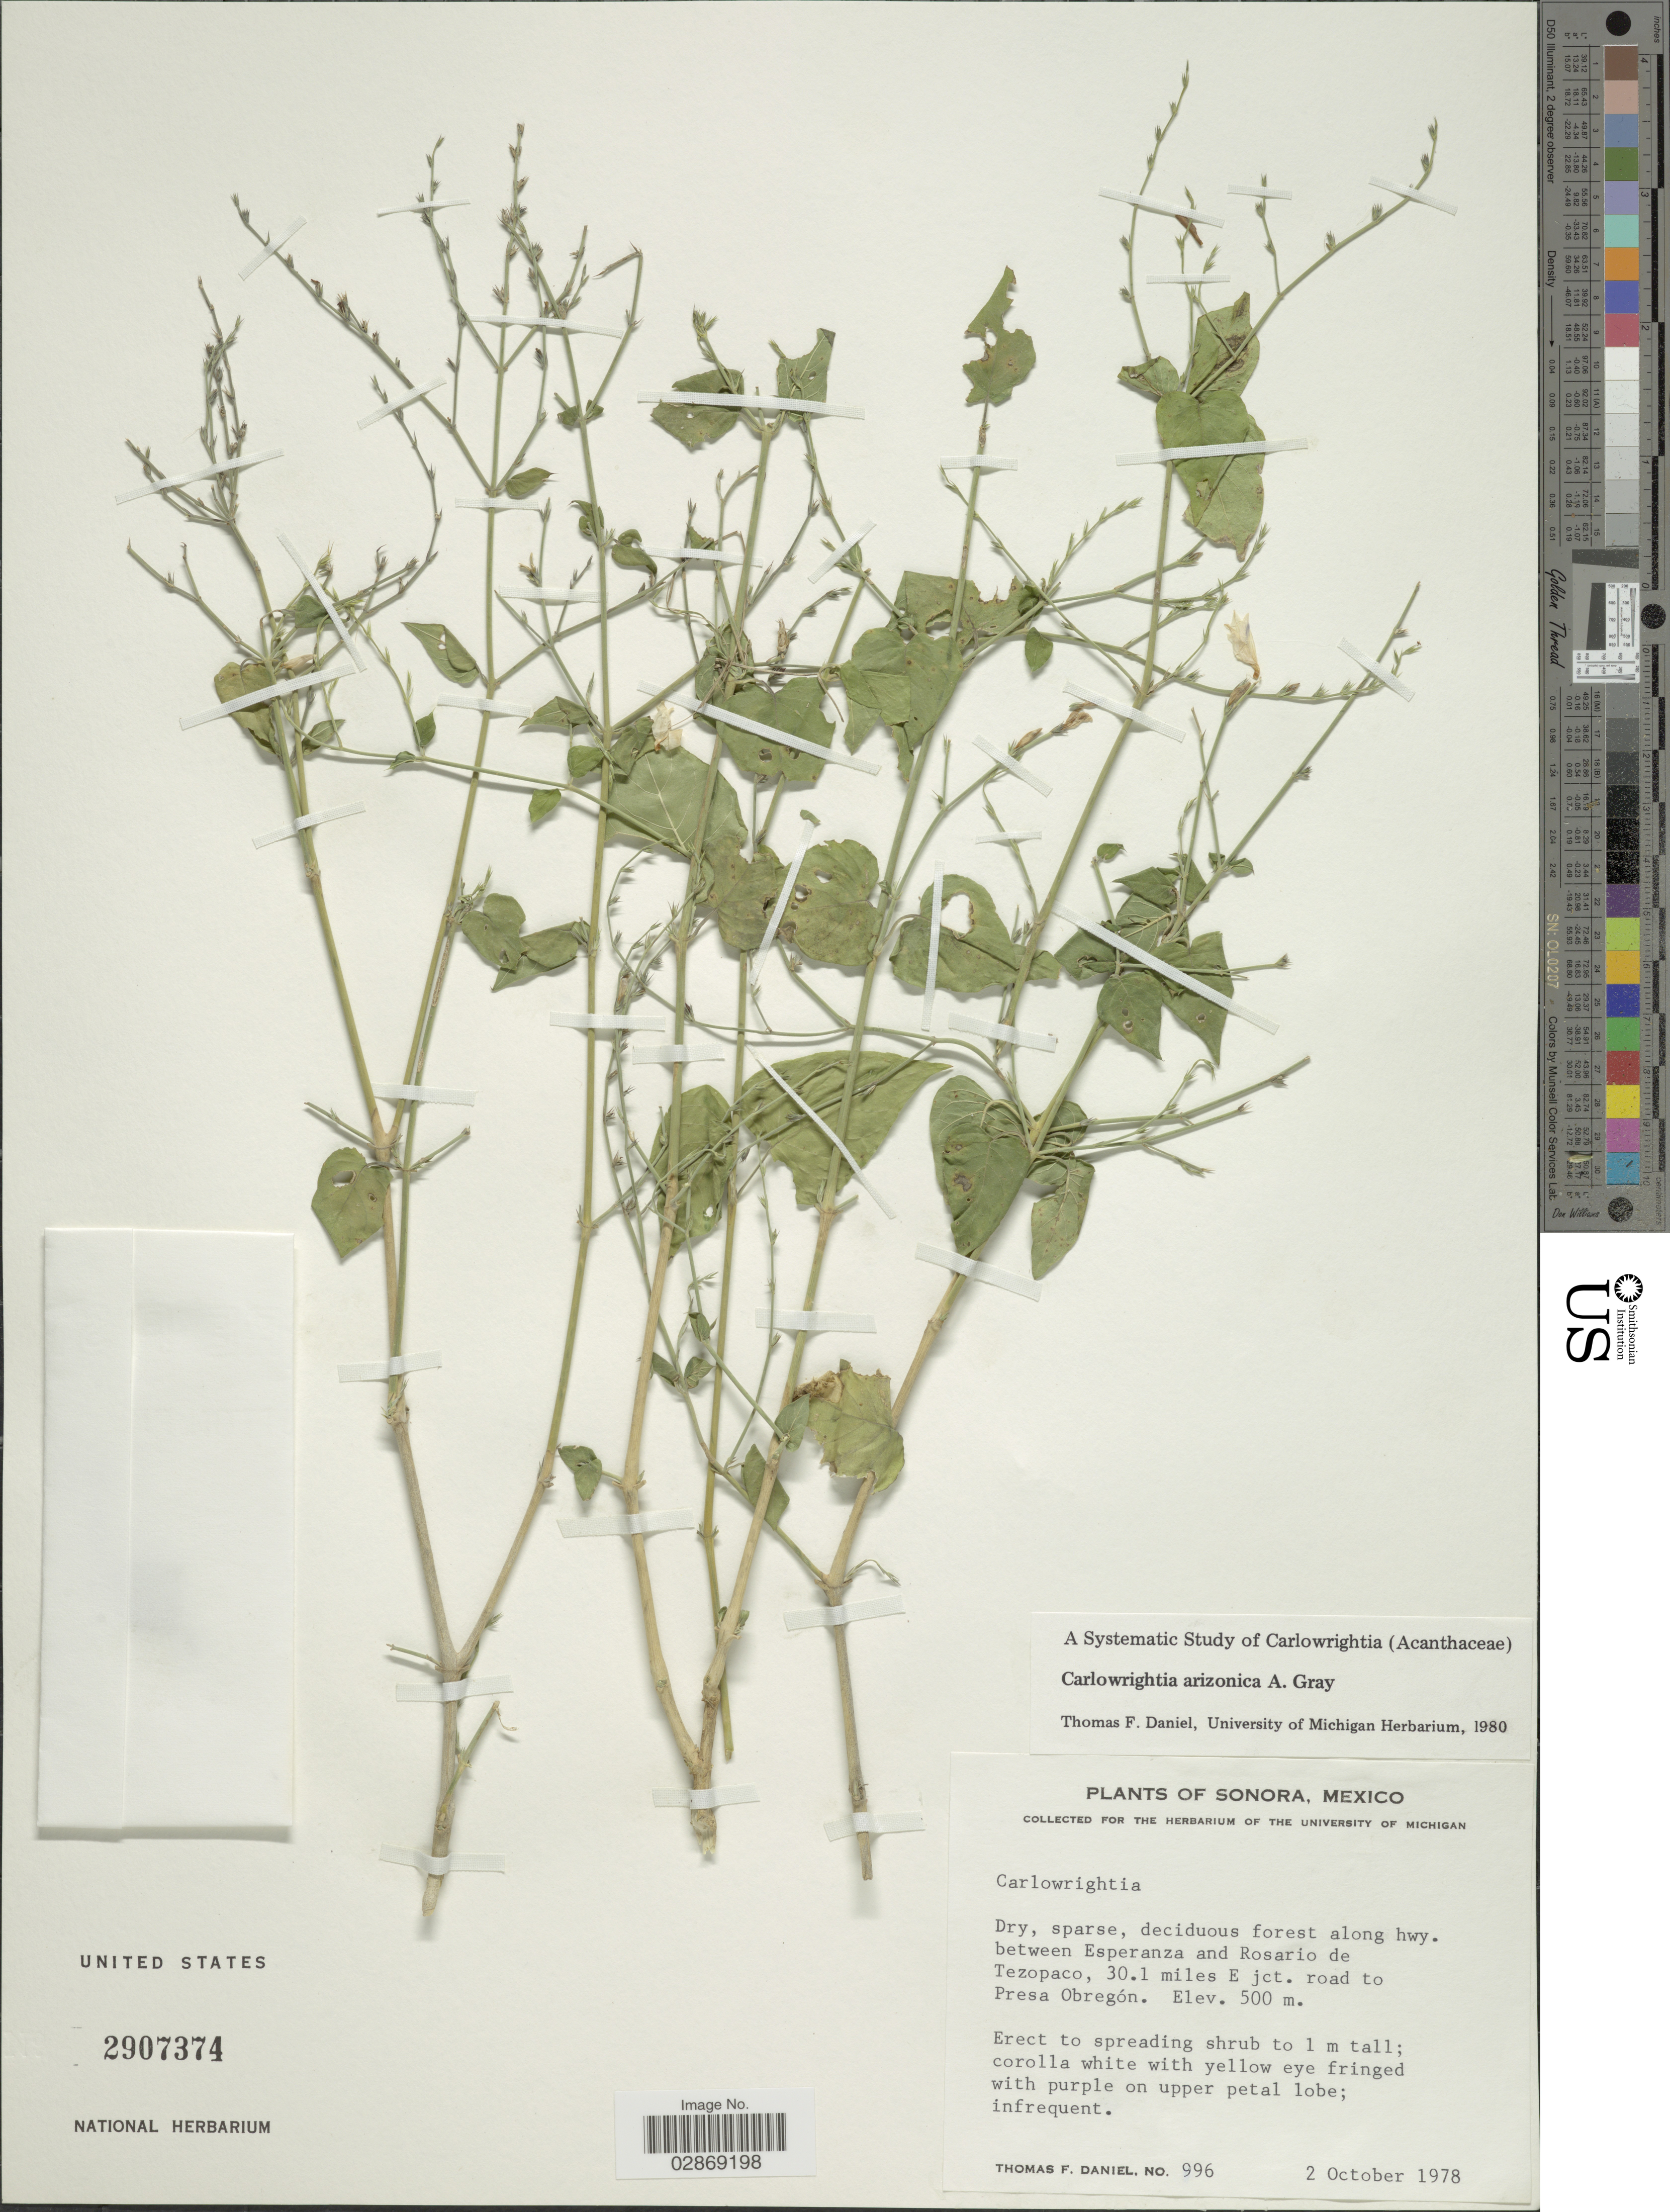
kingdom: Plantae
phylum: Tracheophyta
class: Magnoliopsida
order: Lamiales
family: Acanthaceae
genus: Carlowrightia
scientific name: Carlowrightia arizonica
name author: A. Gray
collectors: T. F. Daniel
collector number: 996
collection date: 1978-10-02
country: Mexico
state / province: Sonora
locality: Forest along hwy. between Esperanza and Rosario de Tezopaco, 30.1 miles E jct. road to Presa Obregón.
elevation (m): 500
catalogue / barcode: US 2907374